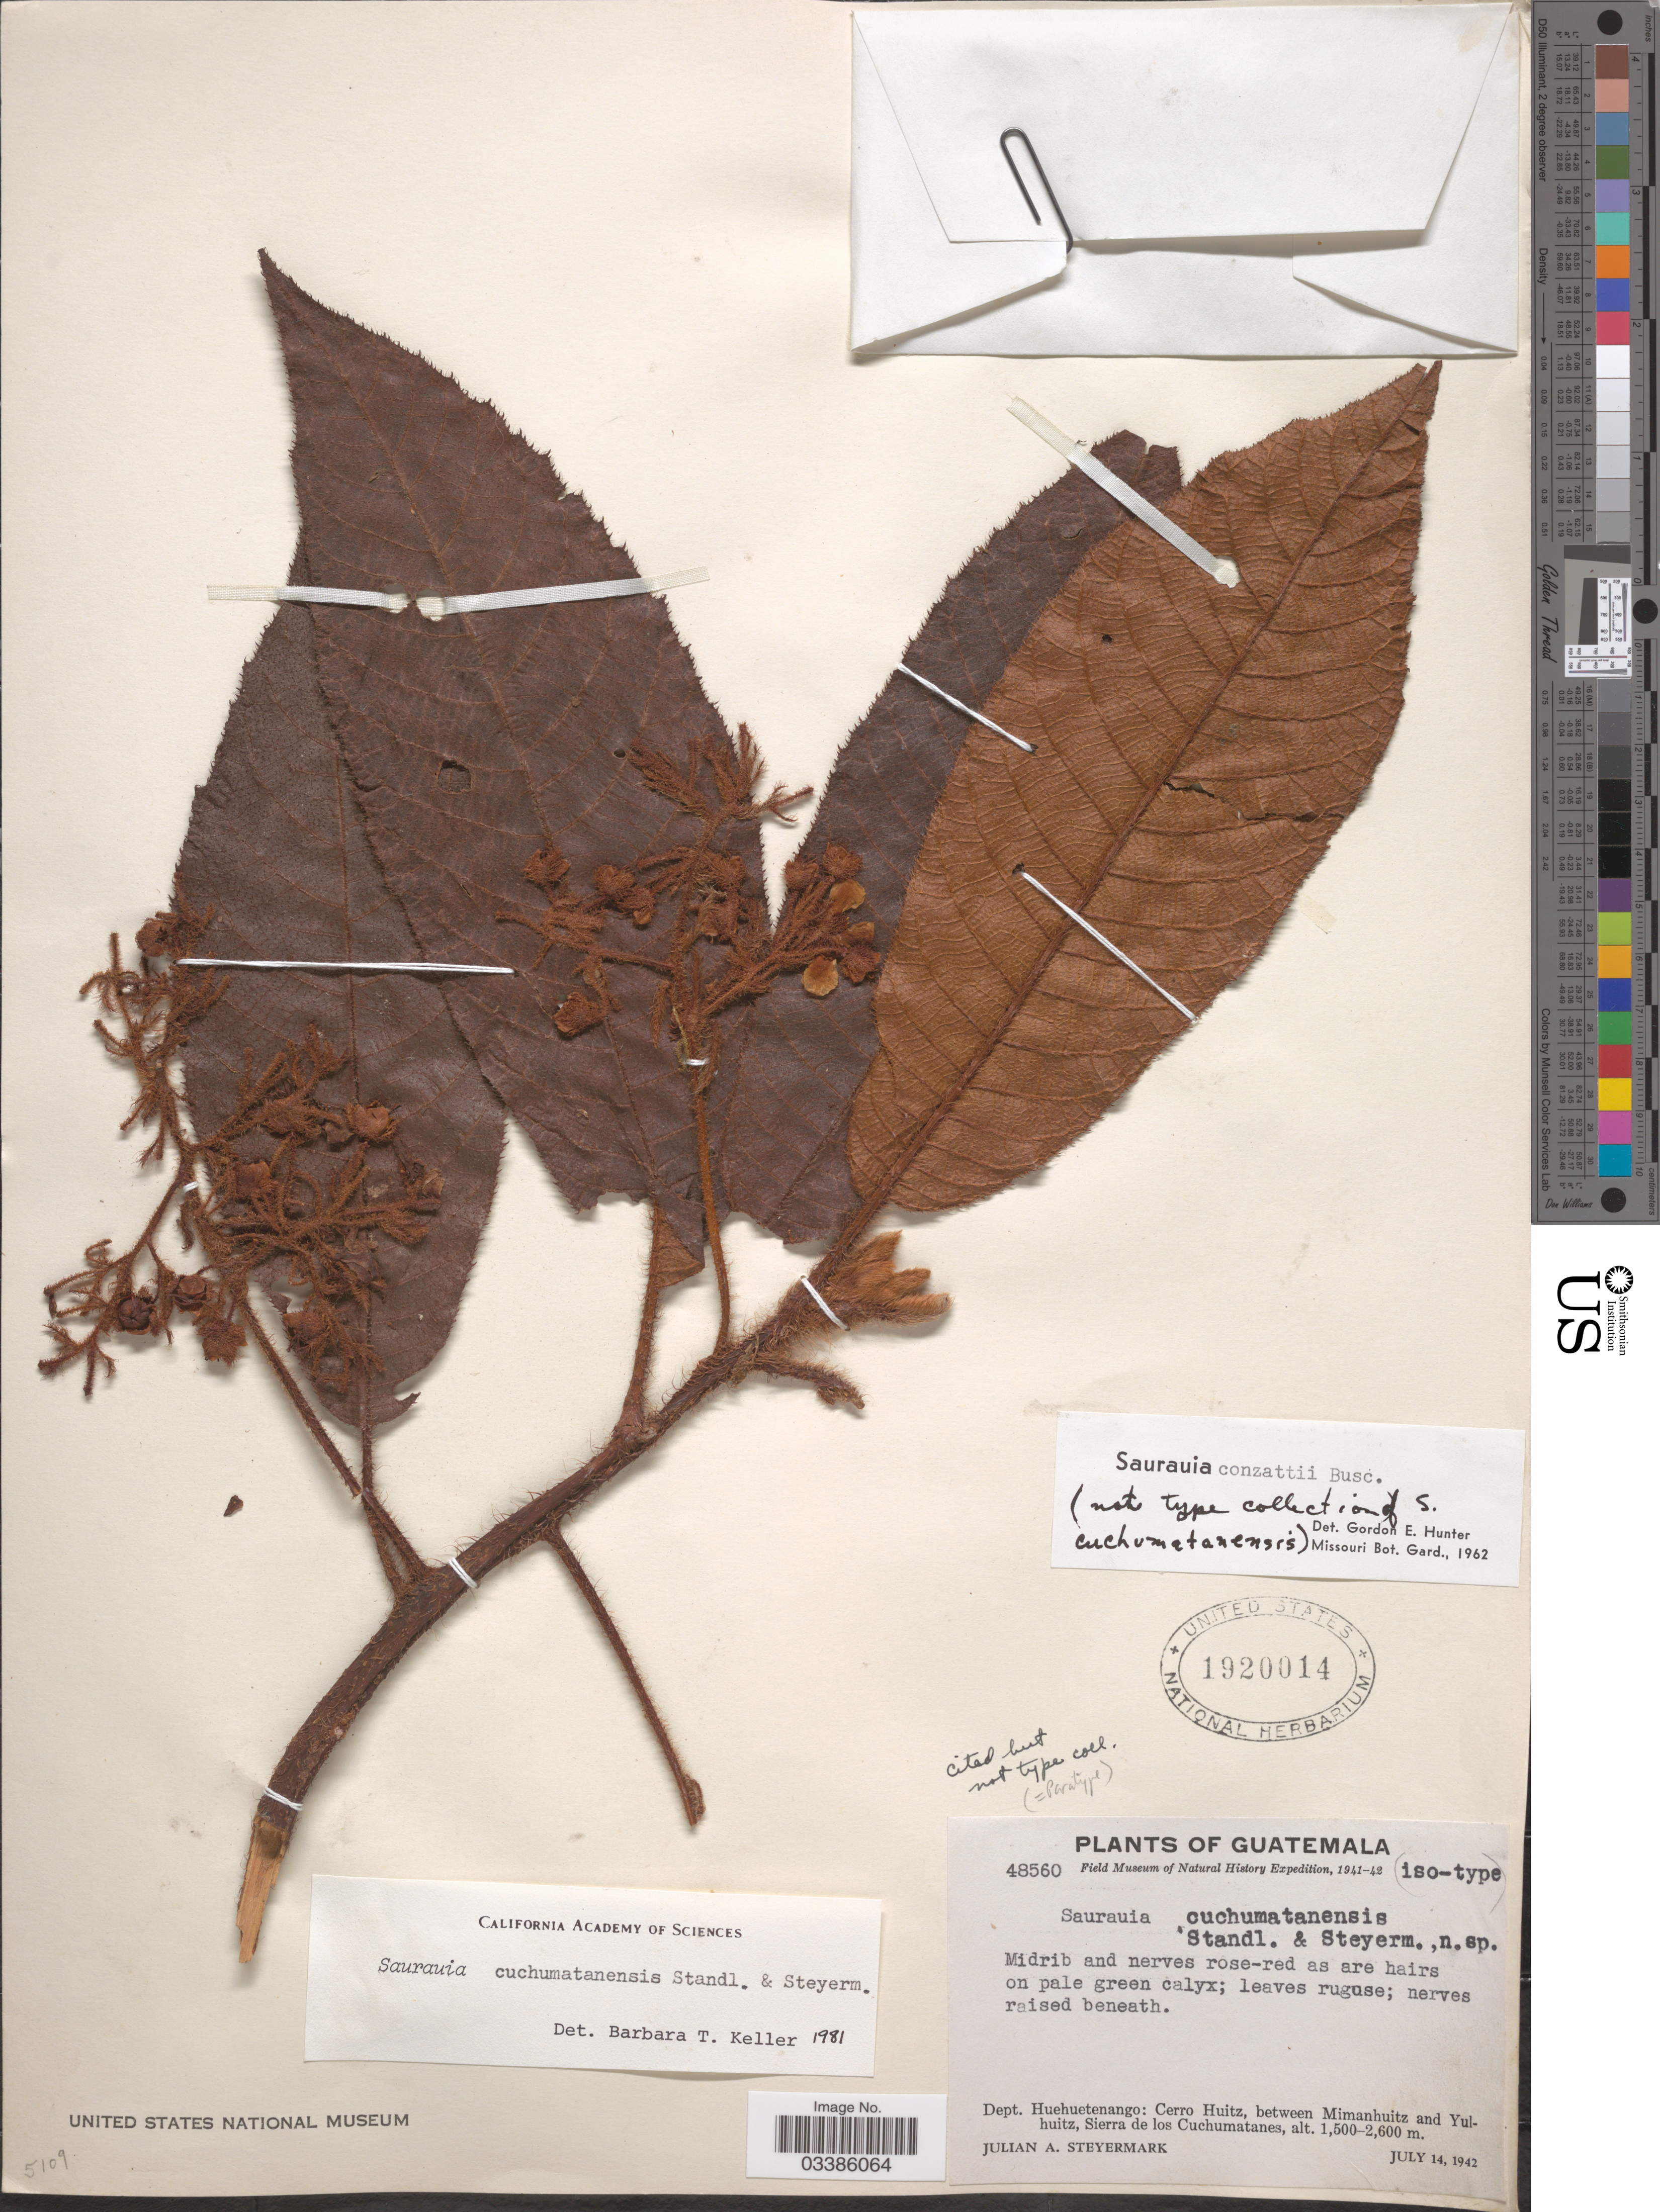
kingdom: Plantae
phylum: Tracheophyta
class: Magnoliopsida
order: Ericales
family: Actinidiaceae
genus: Saurauia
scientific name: Saurauia cuchumatanensis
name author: Standl. & Steyerm.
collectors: J. Steyermark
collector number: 48560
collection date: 1942-07-14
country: Guatemala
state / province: Huehuetenango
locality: Dept. Huehuetenango: Cerro Huitz, between Mimanhuitz and Yulhuitz, Sierra de los Cuchumatanes.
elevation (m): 1500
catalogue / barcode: US 1920014